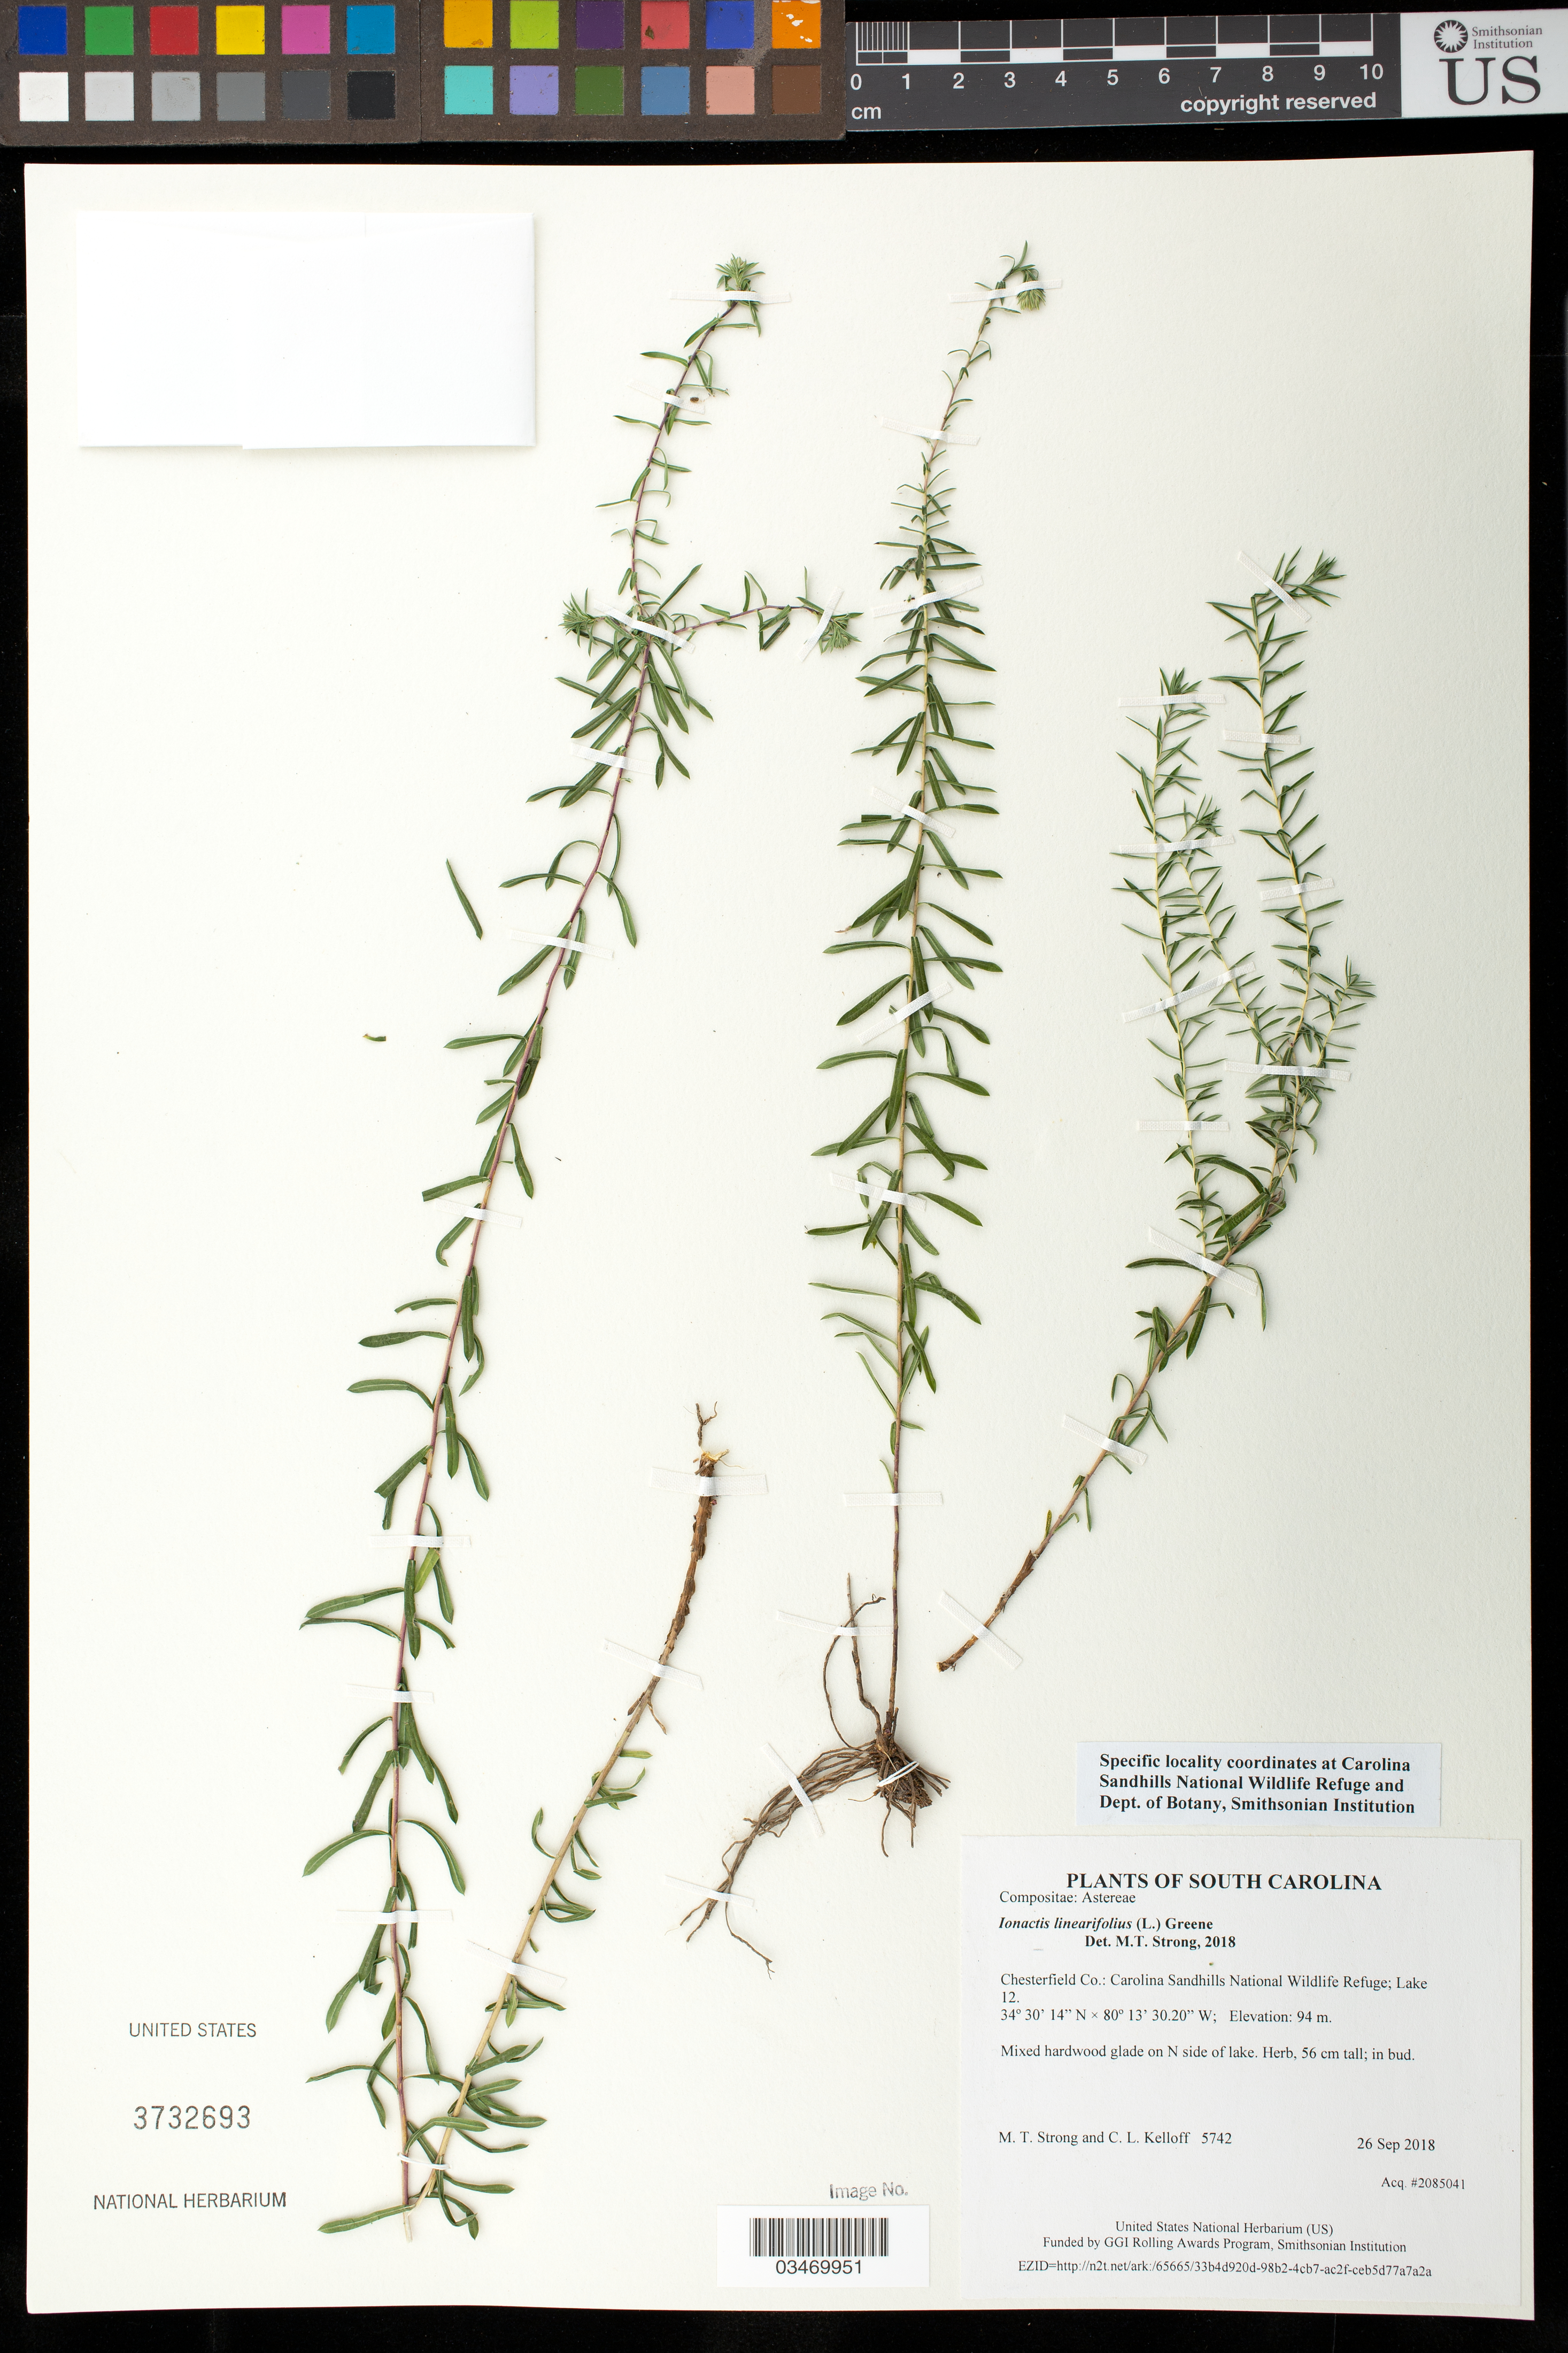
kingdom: Plantae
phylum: Tracheophyta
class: Magnoliopsida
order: Asterales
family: Asteraceae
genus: Ionactis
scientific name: Ionactis linearifolius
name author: (L.) Greene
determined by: Strong, M. T., (US), Smithsonian Institution - National Museum of Natural History (UNITED STATES)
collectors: M. T. Strong & C. L. Kelloff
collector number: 5742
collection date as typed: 26 Sep 2018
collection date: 2018-09-26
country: United States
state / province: South Carolina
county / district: Chesterfield Co.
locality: Carolina Sandhills National Wildlife Refuge; Lake 12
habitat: Mixed hardwood glade on N side of lake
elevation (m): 94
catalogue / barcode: US 3732693